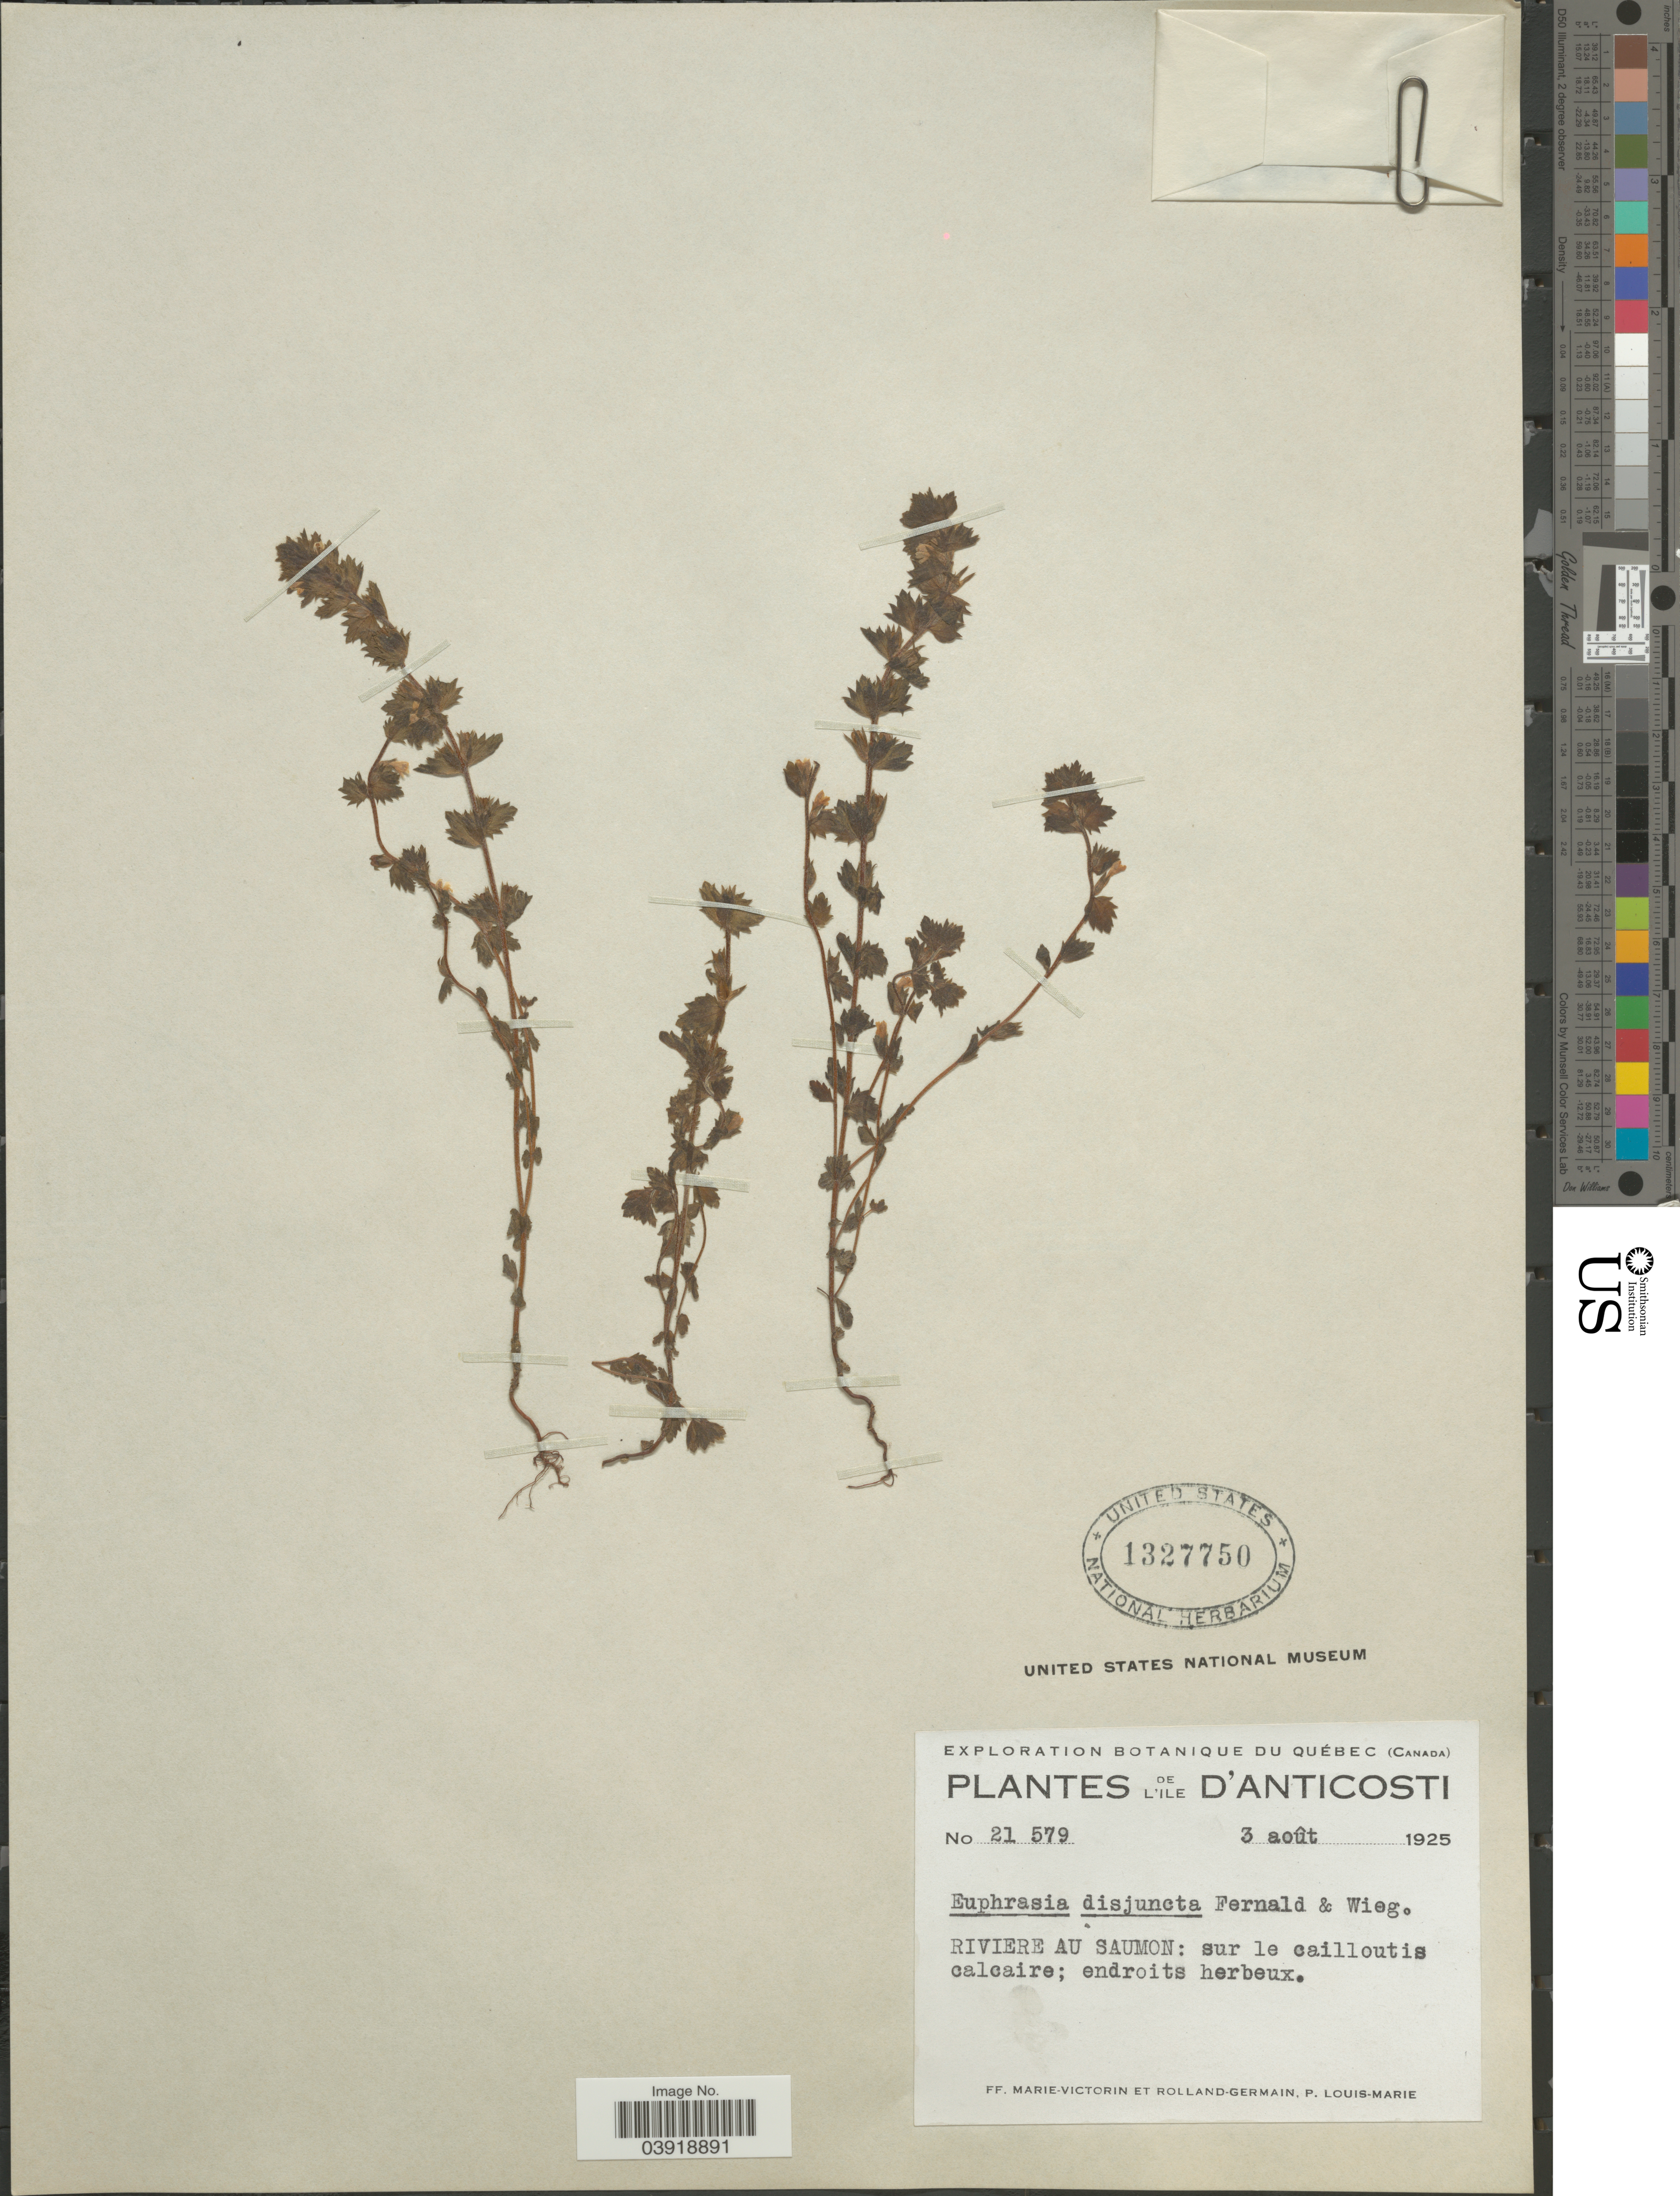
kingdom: Plantae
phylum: Tracheophyta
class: Magnoliopsida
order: Lamiales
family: Orobanchaceae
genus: Euphrasia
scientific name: Euphrasia disjuncta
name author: Fernald & Wiegand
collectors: F. Marie-Victorin, Rolland-Germain & L.-M. LaLonde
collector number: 21579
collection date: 1925-08-03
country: Canada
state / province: Quebec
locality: L'Ile D'Anticosti. Riviere au Saumon.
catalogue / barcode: US 1327750